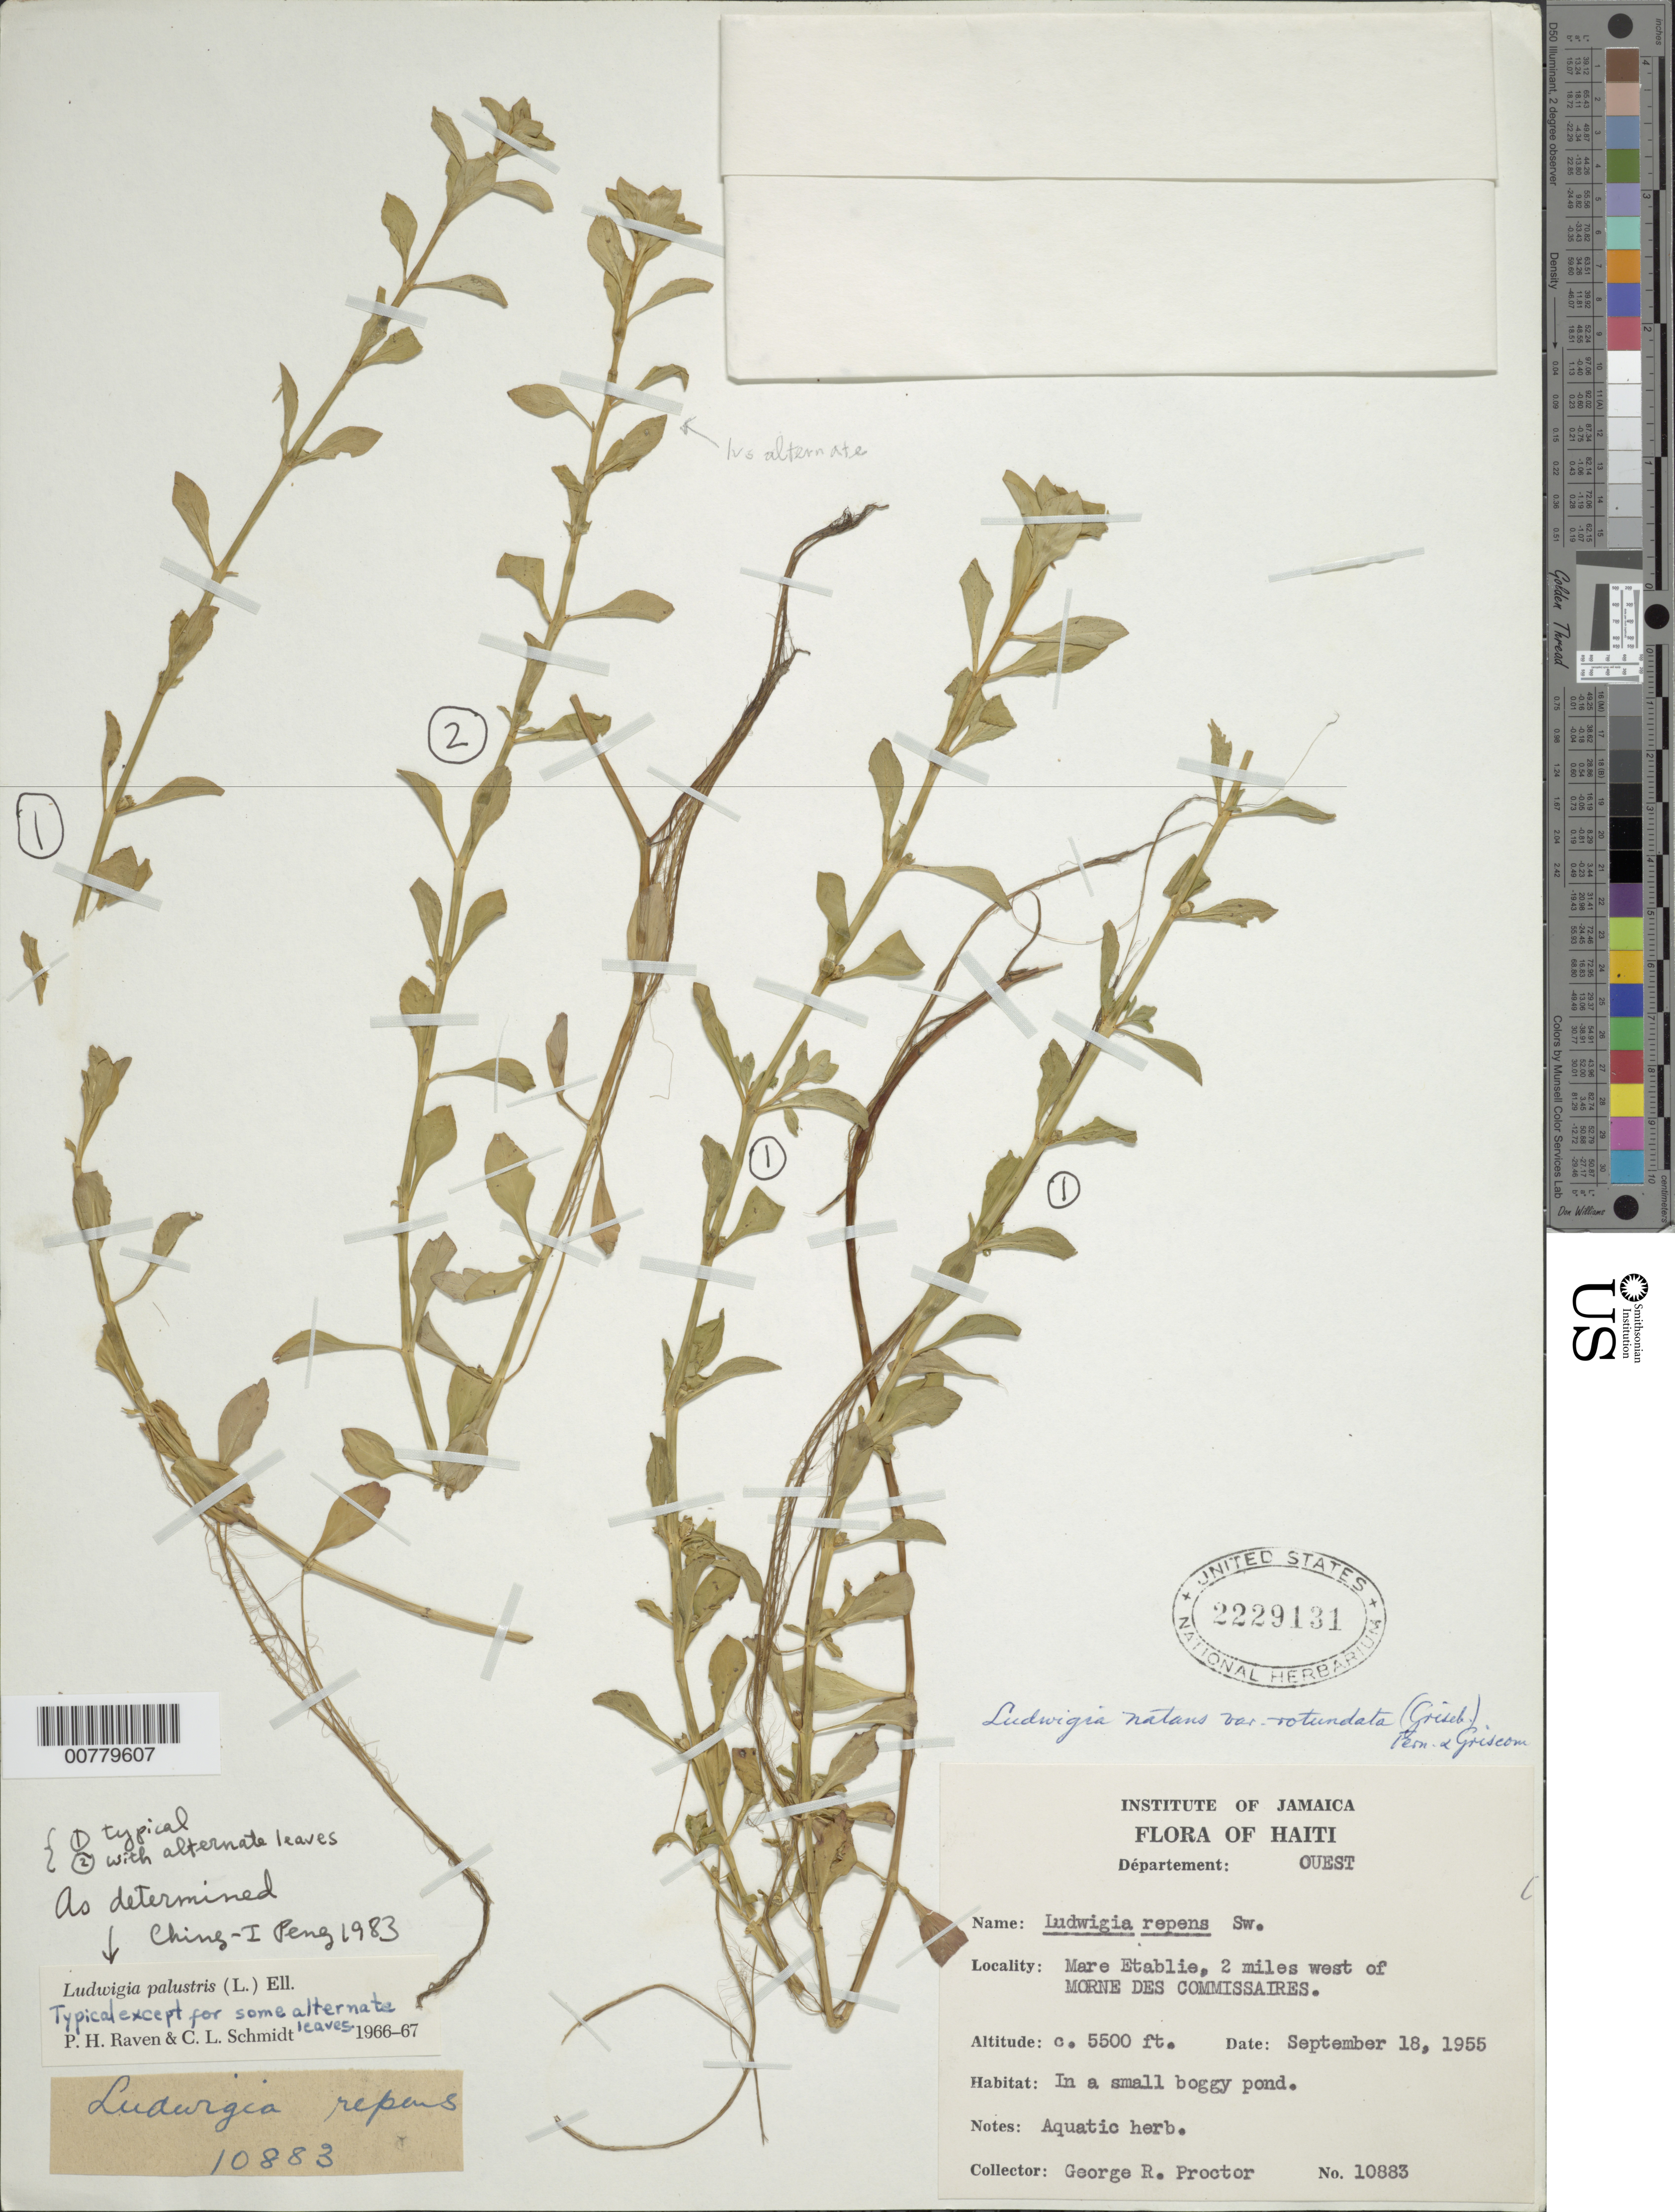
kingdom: Plantae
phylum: Tracheophyta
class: Magnoliopsida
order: Myrtales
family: Onagraceae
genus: Ludwigia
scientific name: Ludwigia palustris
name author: (L.) Elliott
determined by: Peng, Ching-I, (HAST), Academia Sinica (TAIWAN)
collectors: G. R. Proctor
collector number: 10883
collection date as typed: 18 Sep 1955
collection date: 1955-09-18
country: Haiti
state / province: Ouest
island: Hispaniola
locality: Mare Etablie, 2 miles west of Morne des Commissaires.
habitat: In a small boggy pond.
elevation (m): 1676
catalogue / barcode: US 2229131